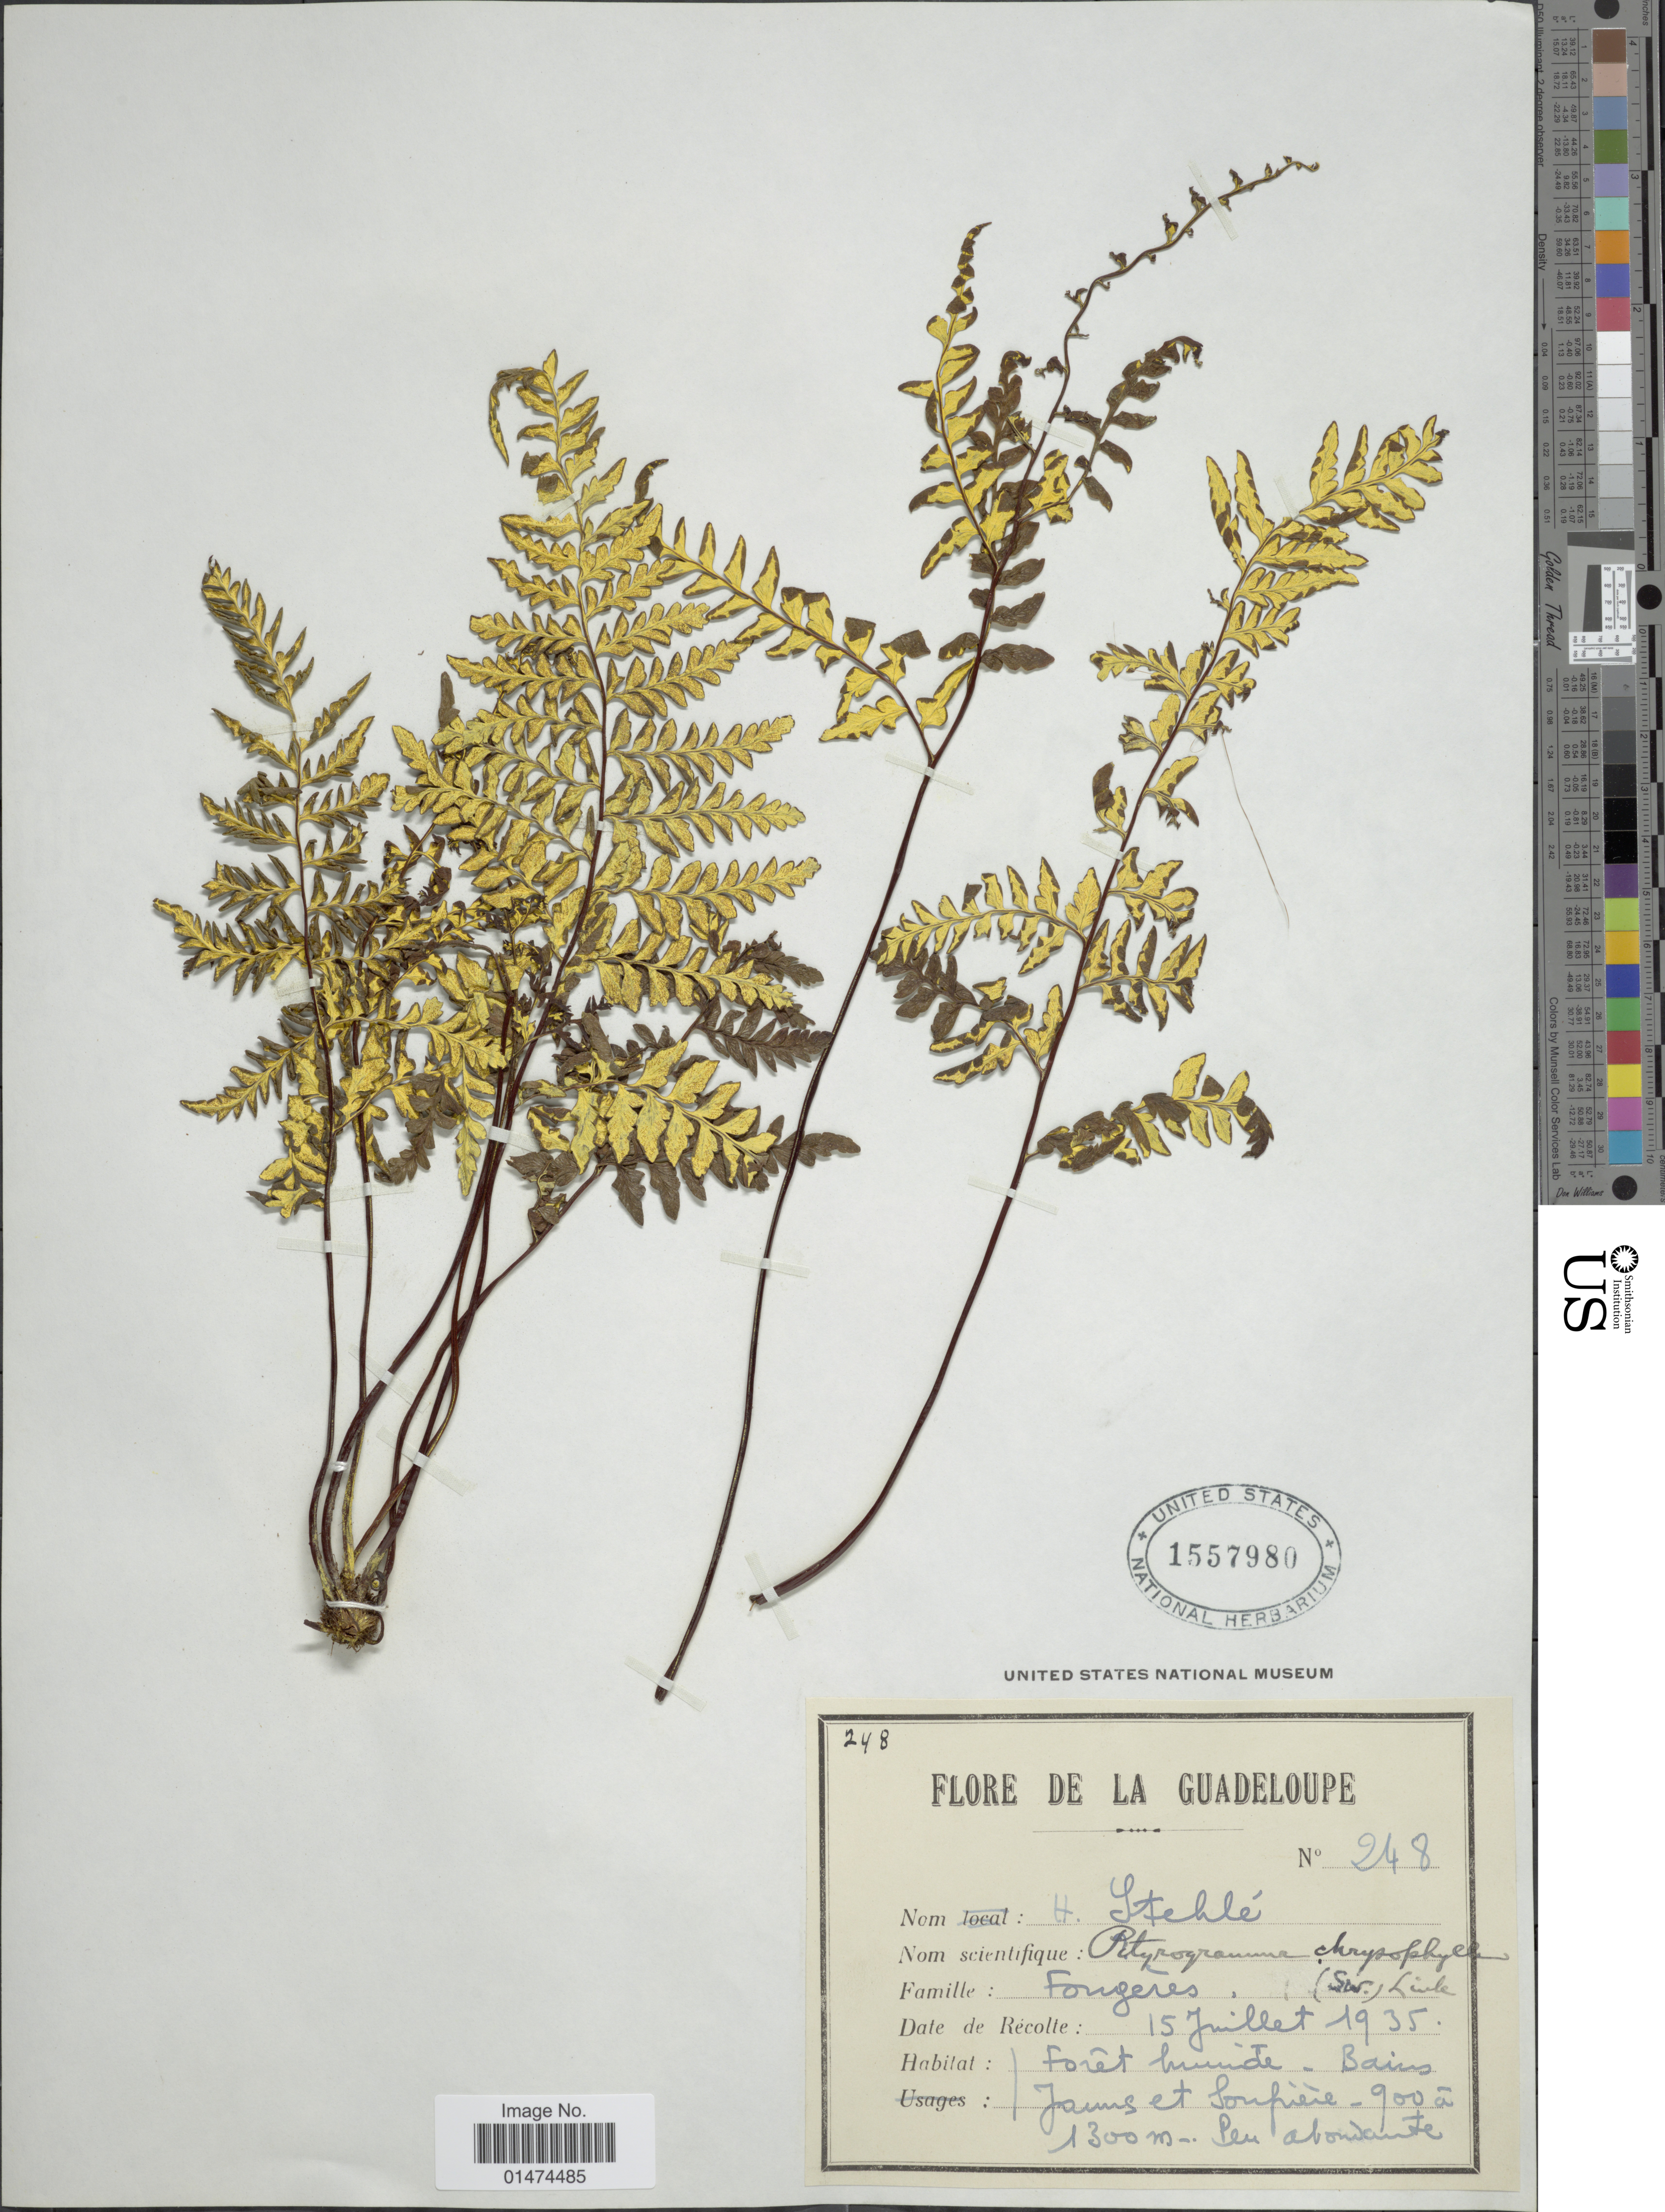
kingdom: Plantae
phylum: Tracheophyta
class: Polypodiopsida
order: Polypodiales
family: Pteridaceae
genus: Pityrogramma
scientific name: Pityrogramma chrysophylla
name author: (Sw.) Link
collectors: H. Stehlé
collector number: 248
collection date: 1935-07-15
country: Guadeloupe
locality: De La Guadelope,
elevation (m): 900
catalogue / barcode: US 1557980